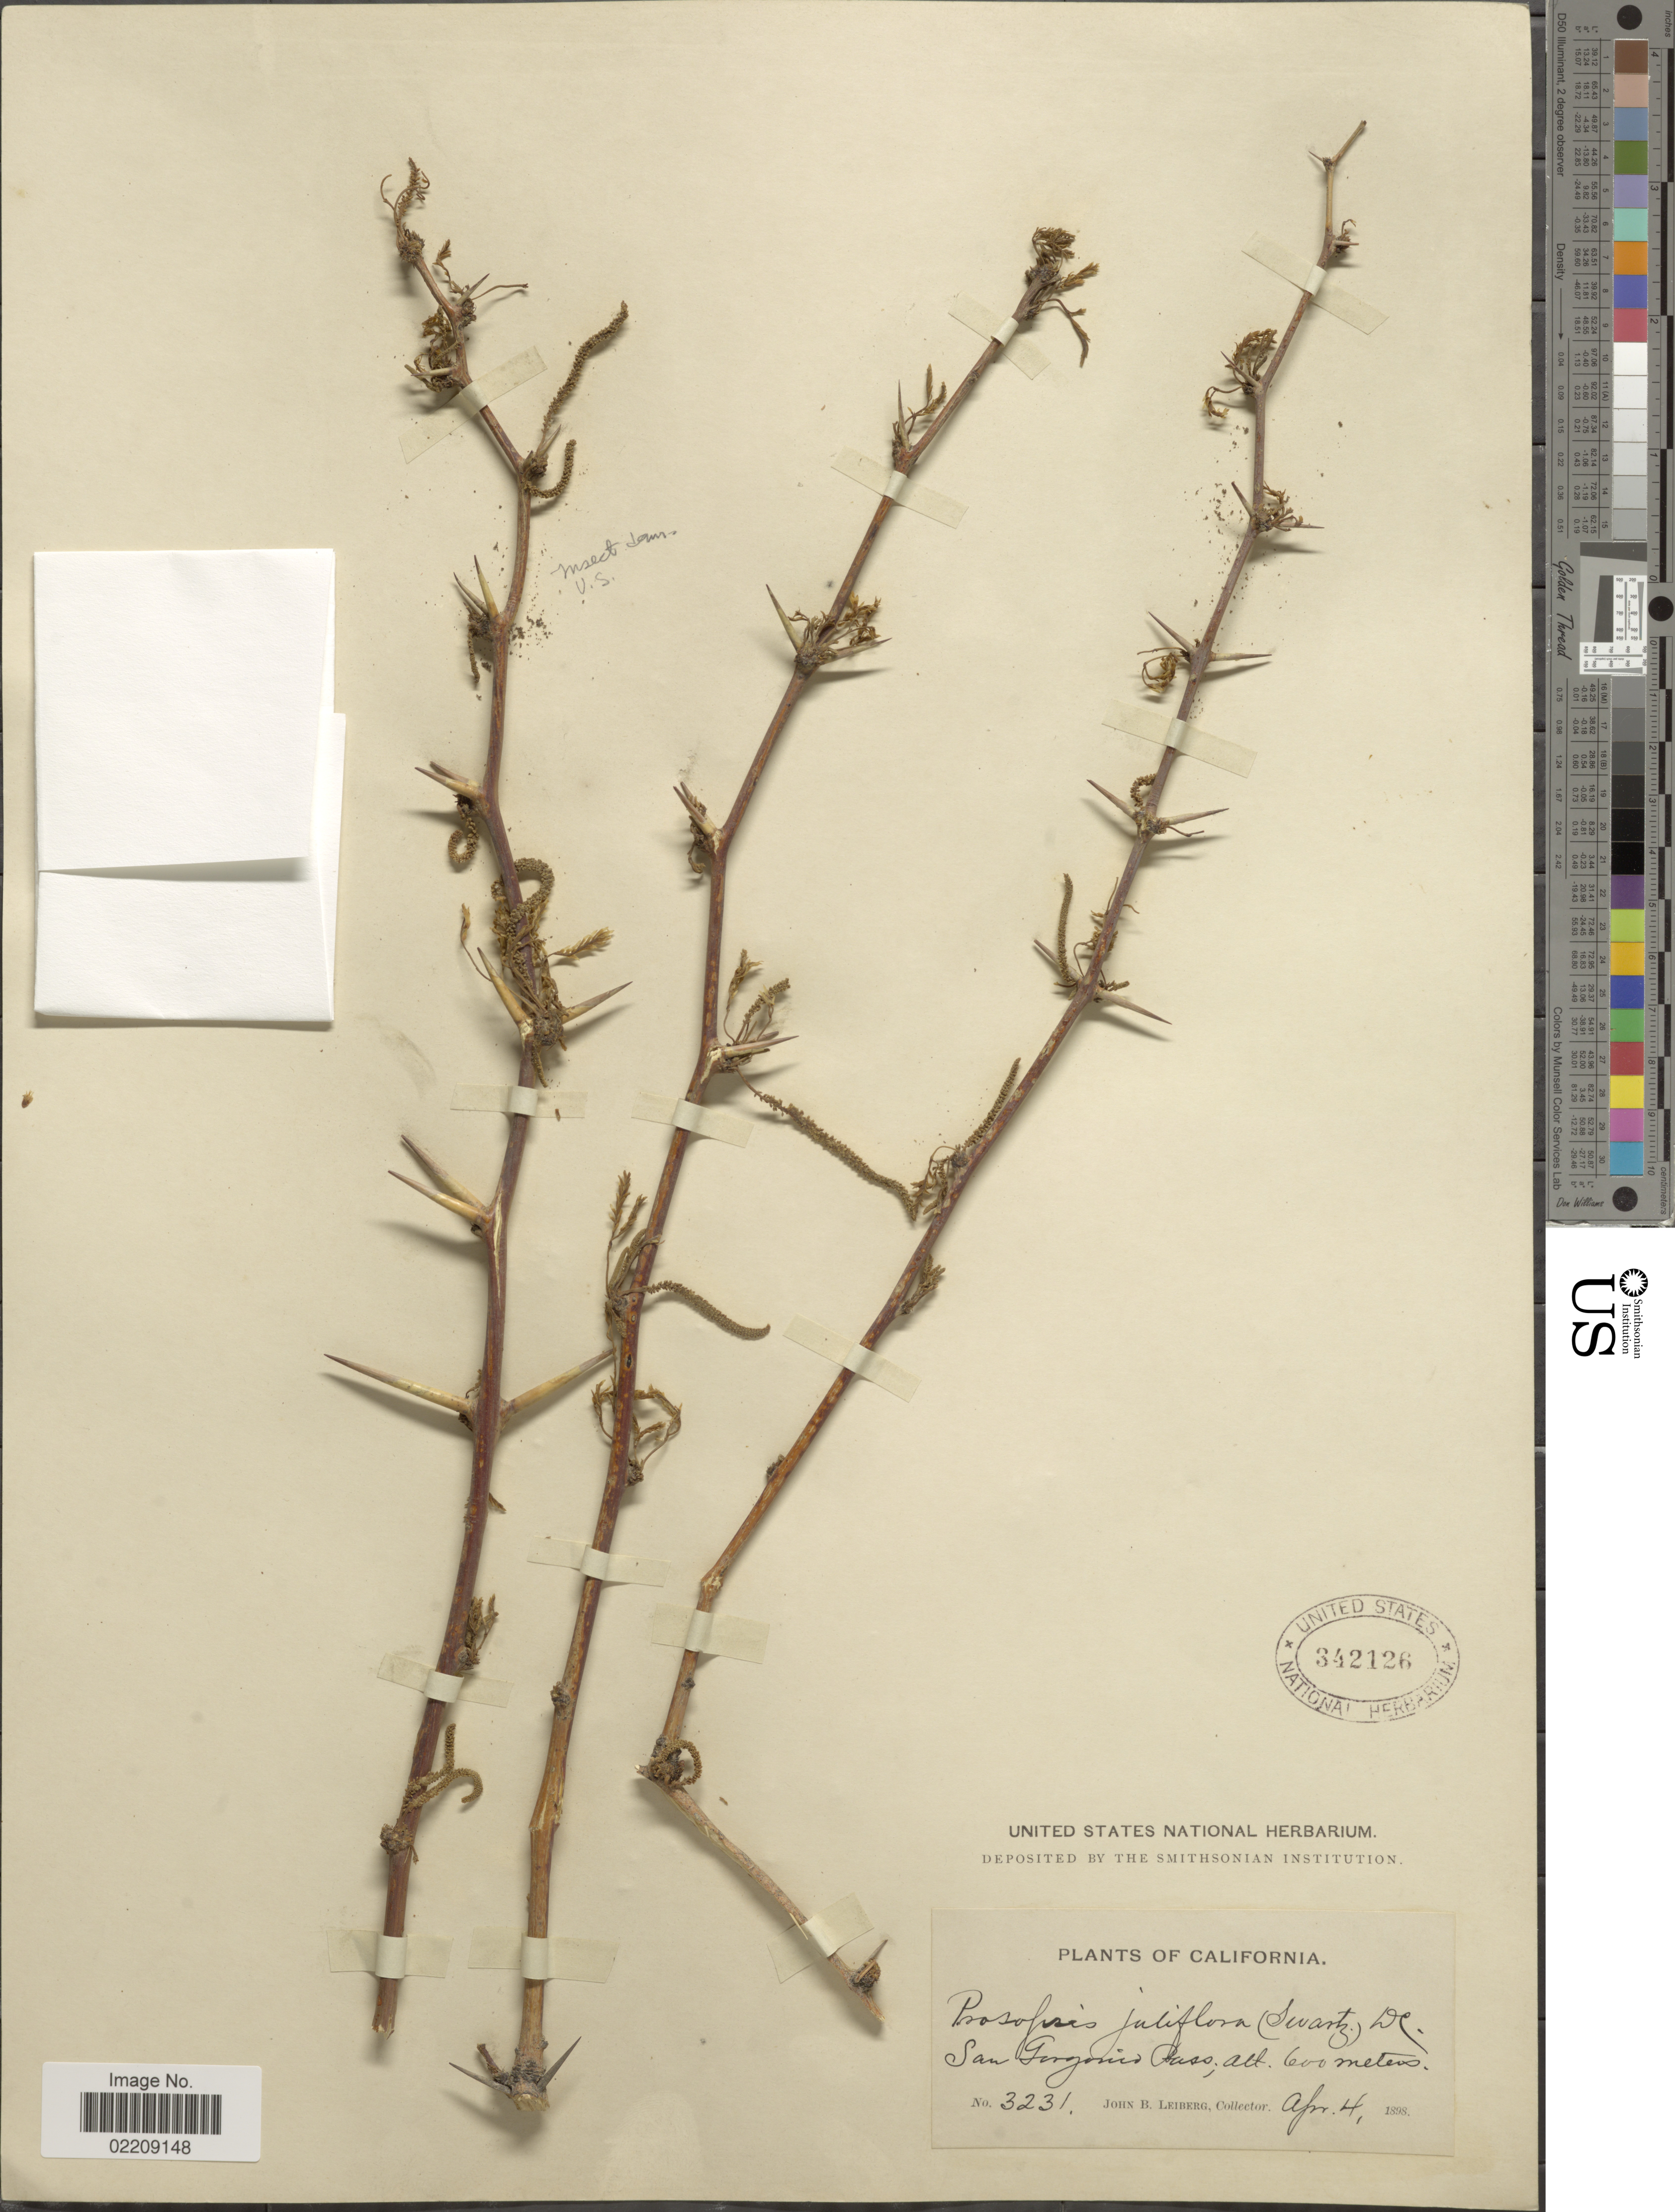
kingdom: Plantae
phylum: Tracheophyta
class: Magnoliopsida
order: Fabales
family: Fabaceae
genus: Neltuma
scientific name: Neltuma sp.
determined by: Strong, Mark T., (BOT), Smithsonian Institution - National Museum of Natural History (UNITED STATES)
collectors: J. B. Leiberg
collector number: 3231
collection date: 1898-04-04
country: United States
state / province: California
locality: San Gorgonio Pass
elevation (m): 600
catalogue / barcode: US 342126